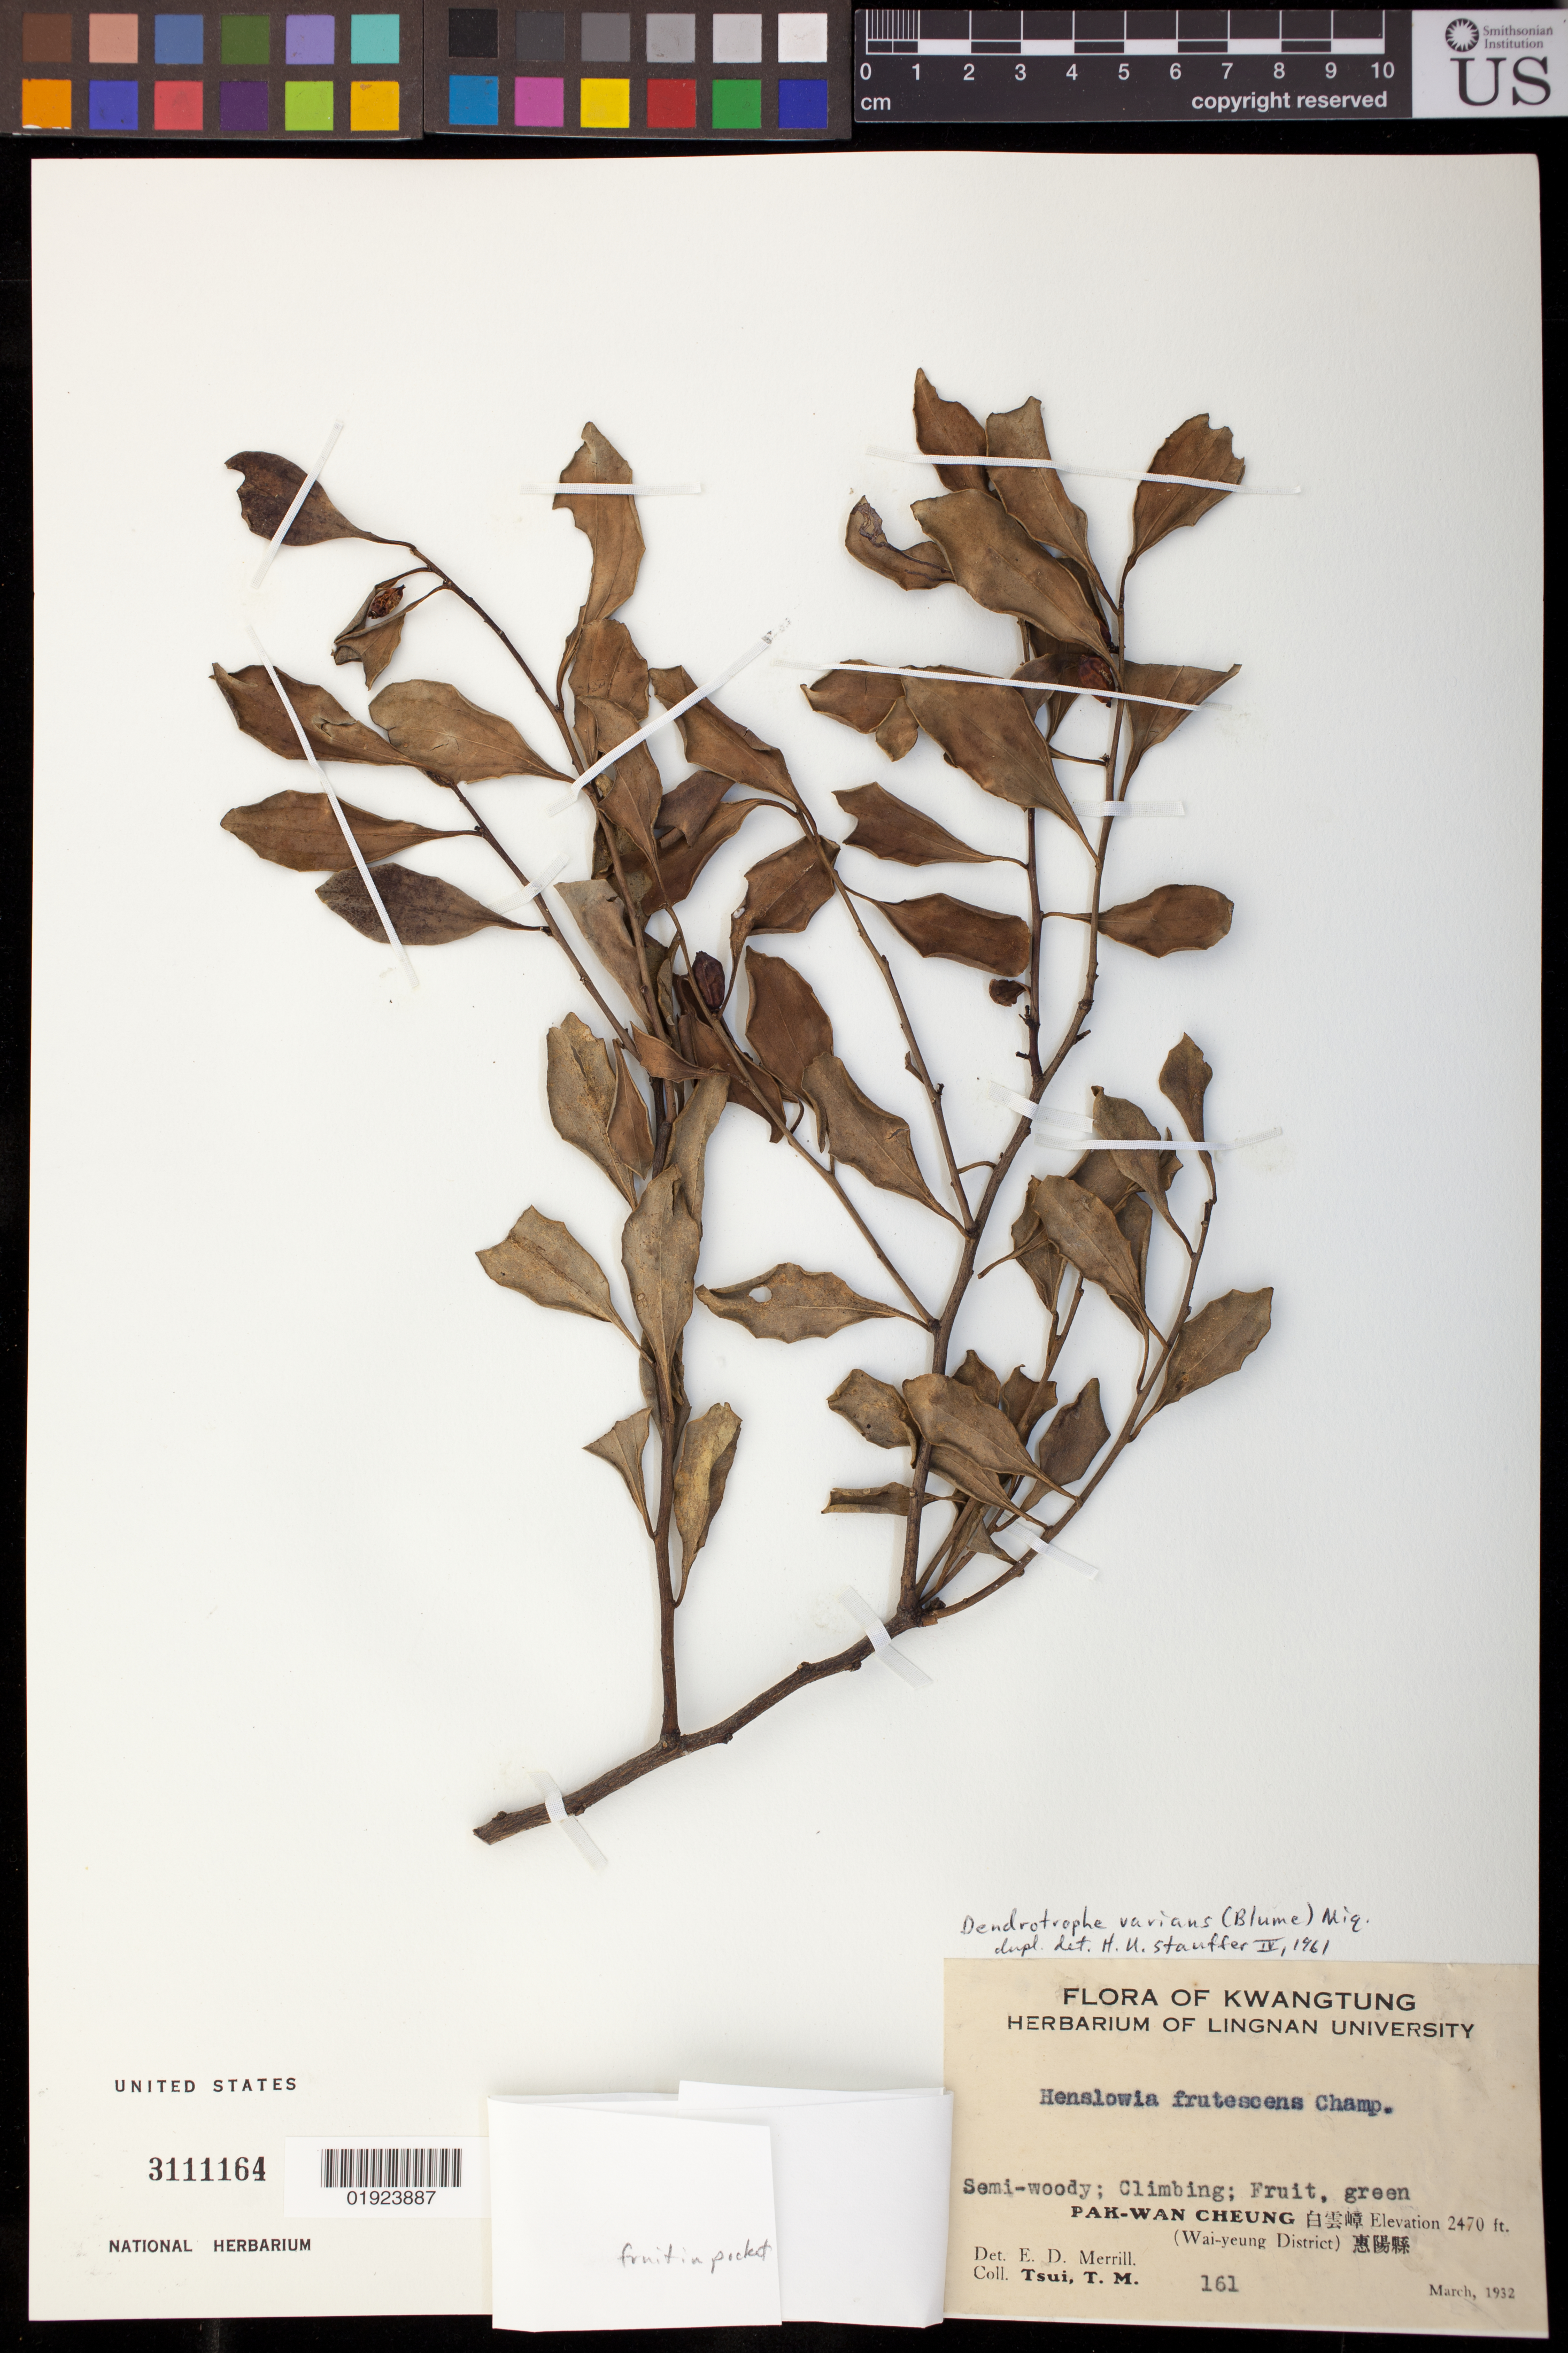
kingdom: Plantae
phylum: Tracheophyta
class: Magnoliopsida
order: Santalales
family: Amphorogynaceae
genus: Dendrotrophe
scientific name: Dendrotrophe varians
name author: (Blume) Miq.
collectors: T. Tsui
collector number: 161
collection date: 1932-03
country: China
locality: Pak-Wan Cheung, Wai-yeung District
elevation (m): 753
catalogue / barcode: US 3111164